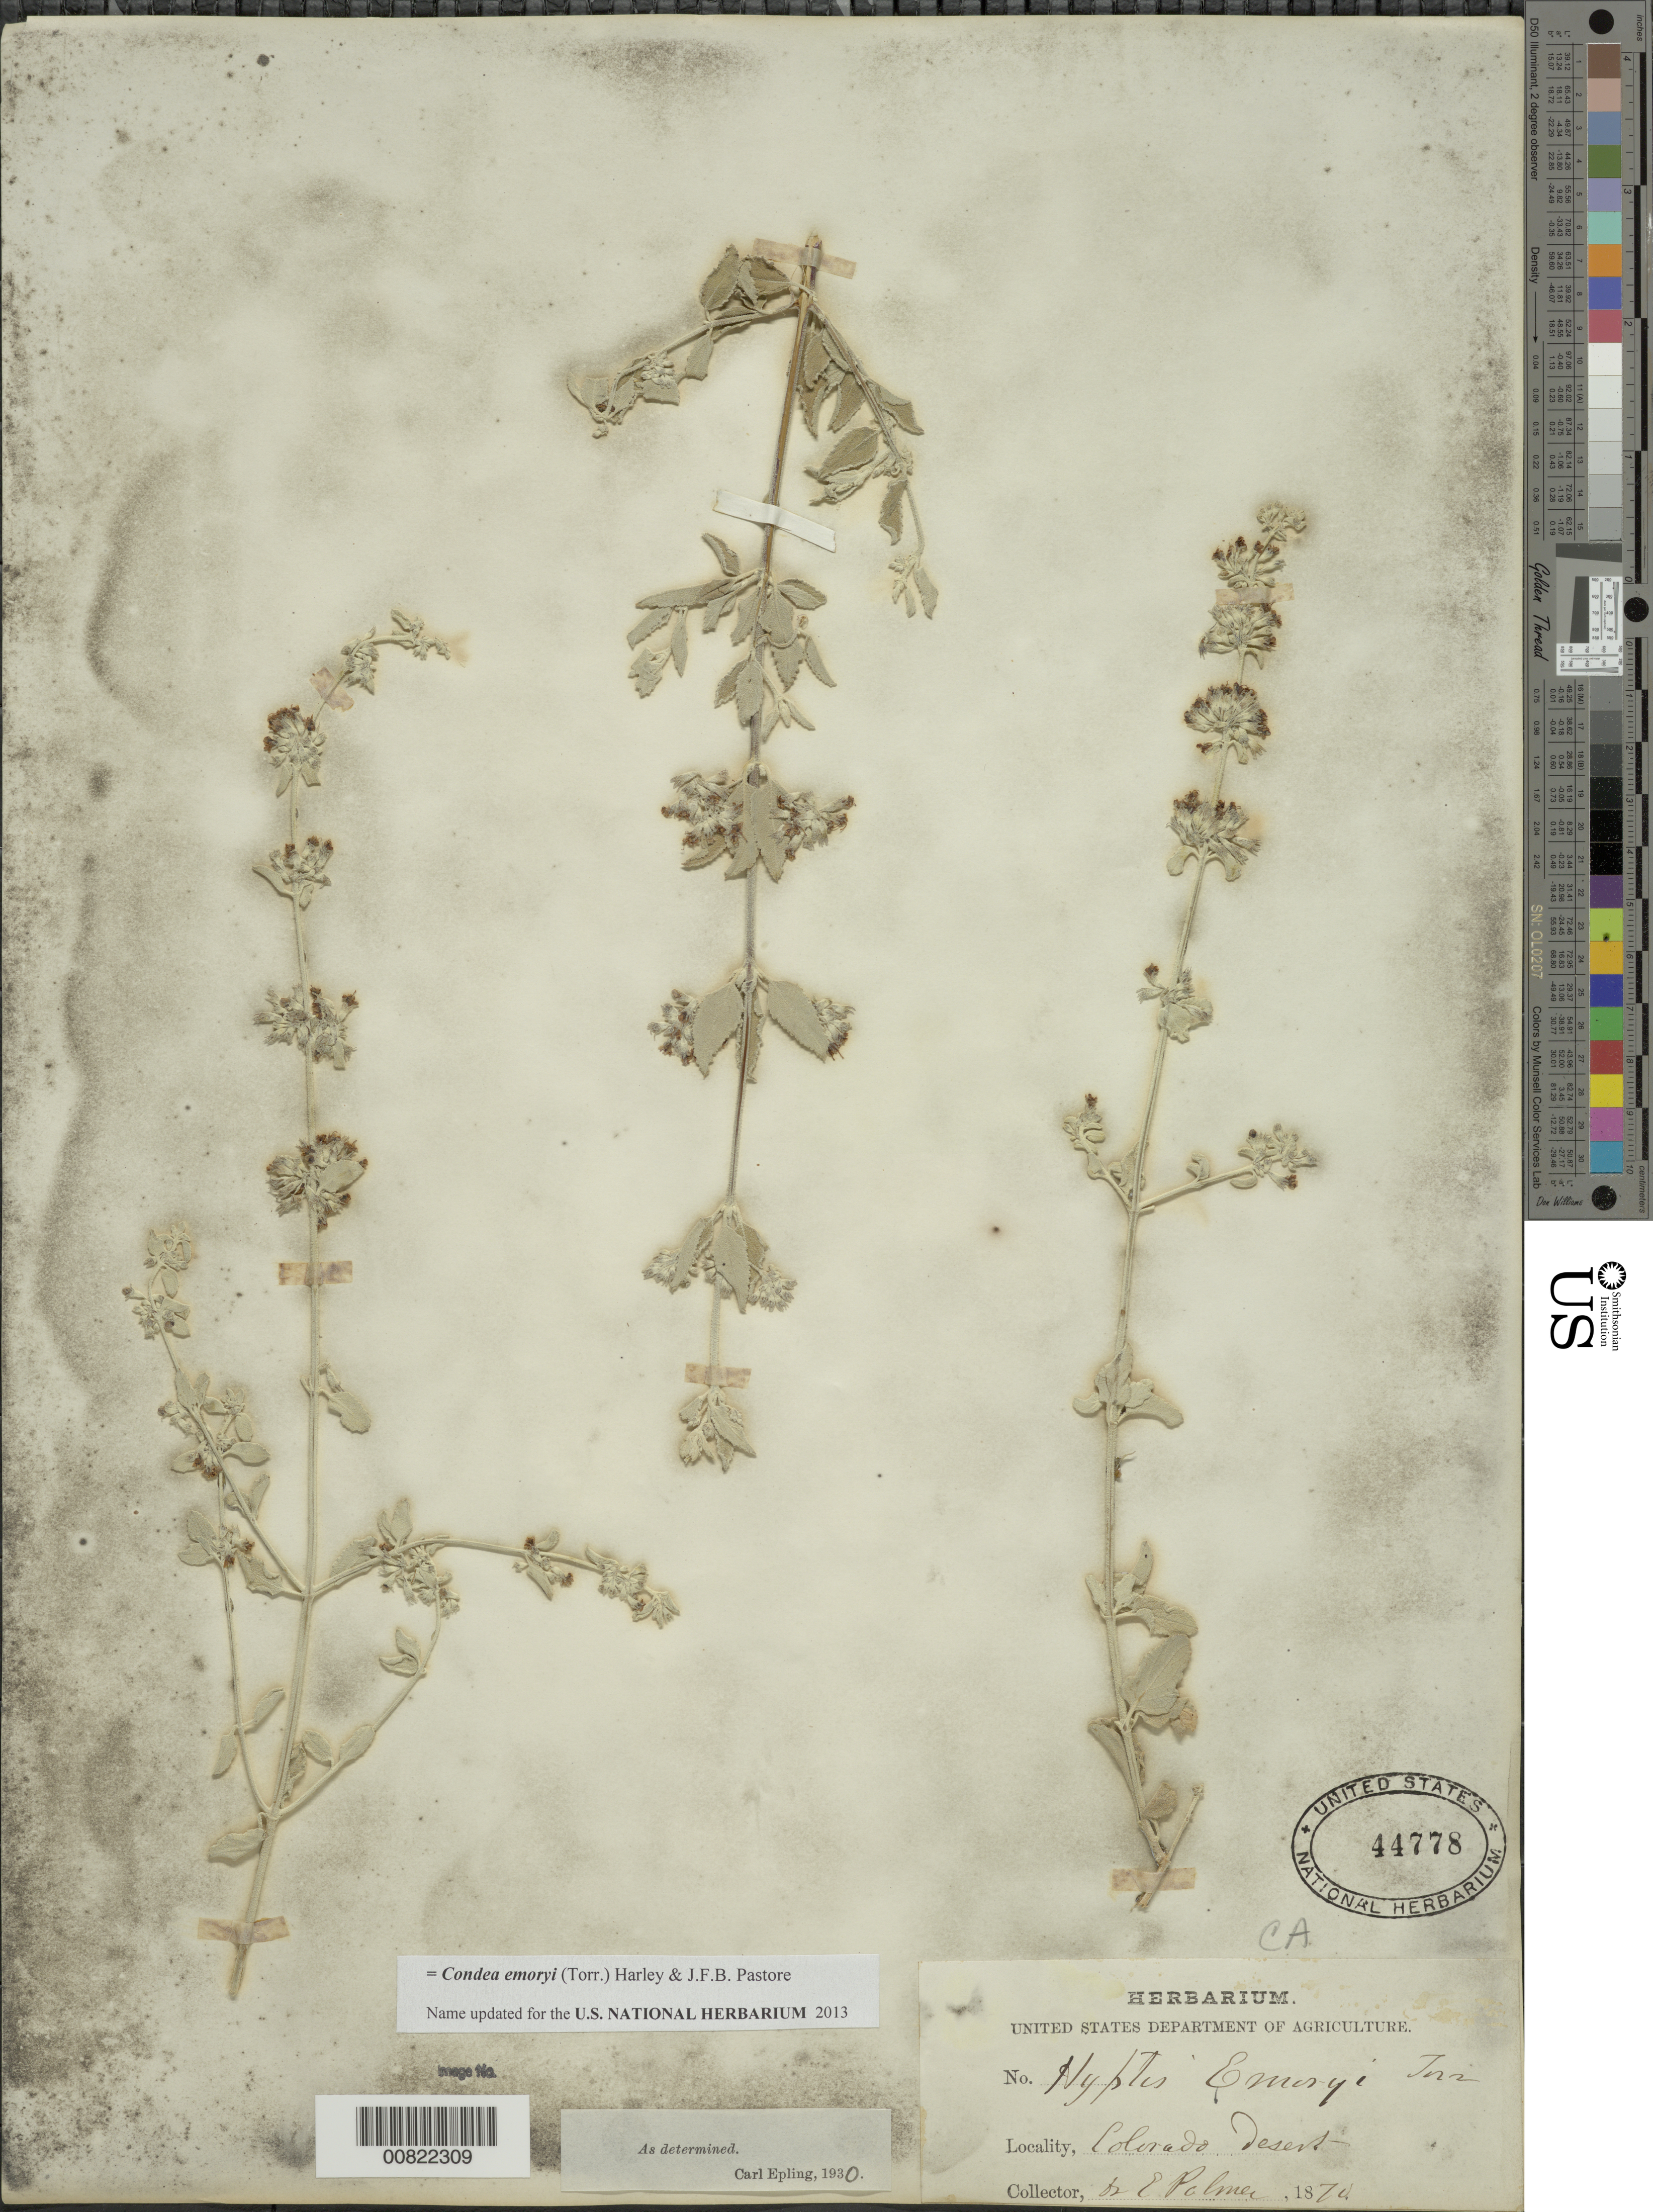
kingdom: Plantae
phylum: Tracheophyta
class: Magnoliopsida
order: Lamiales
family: Lamiaceae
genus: Condea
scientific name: Condea emoryi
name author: (Torr.) Harley & J.F.B. Pastore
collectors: E. Palmer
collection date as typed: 1870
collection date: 1870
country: United States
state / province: California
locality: Colorado Desert, California.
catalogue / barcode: US 44778